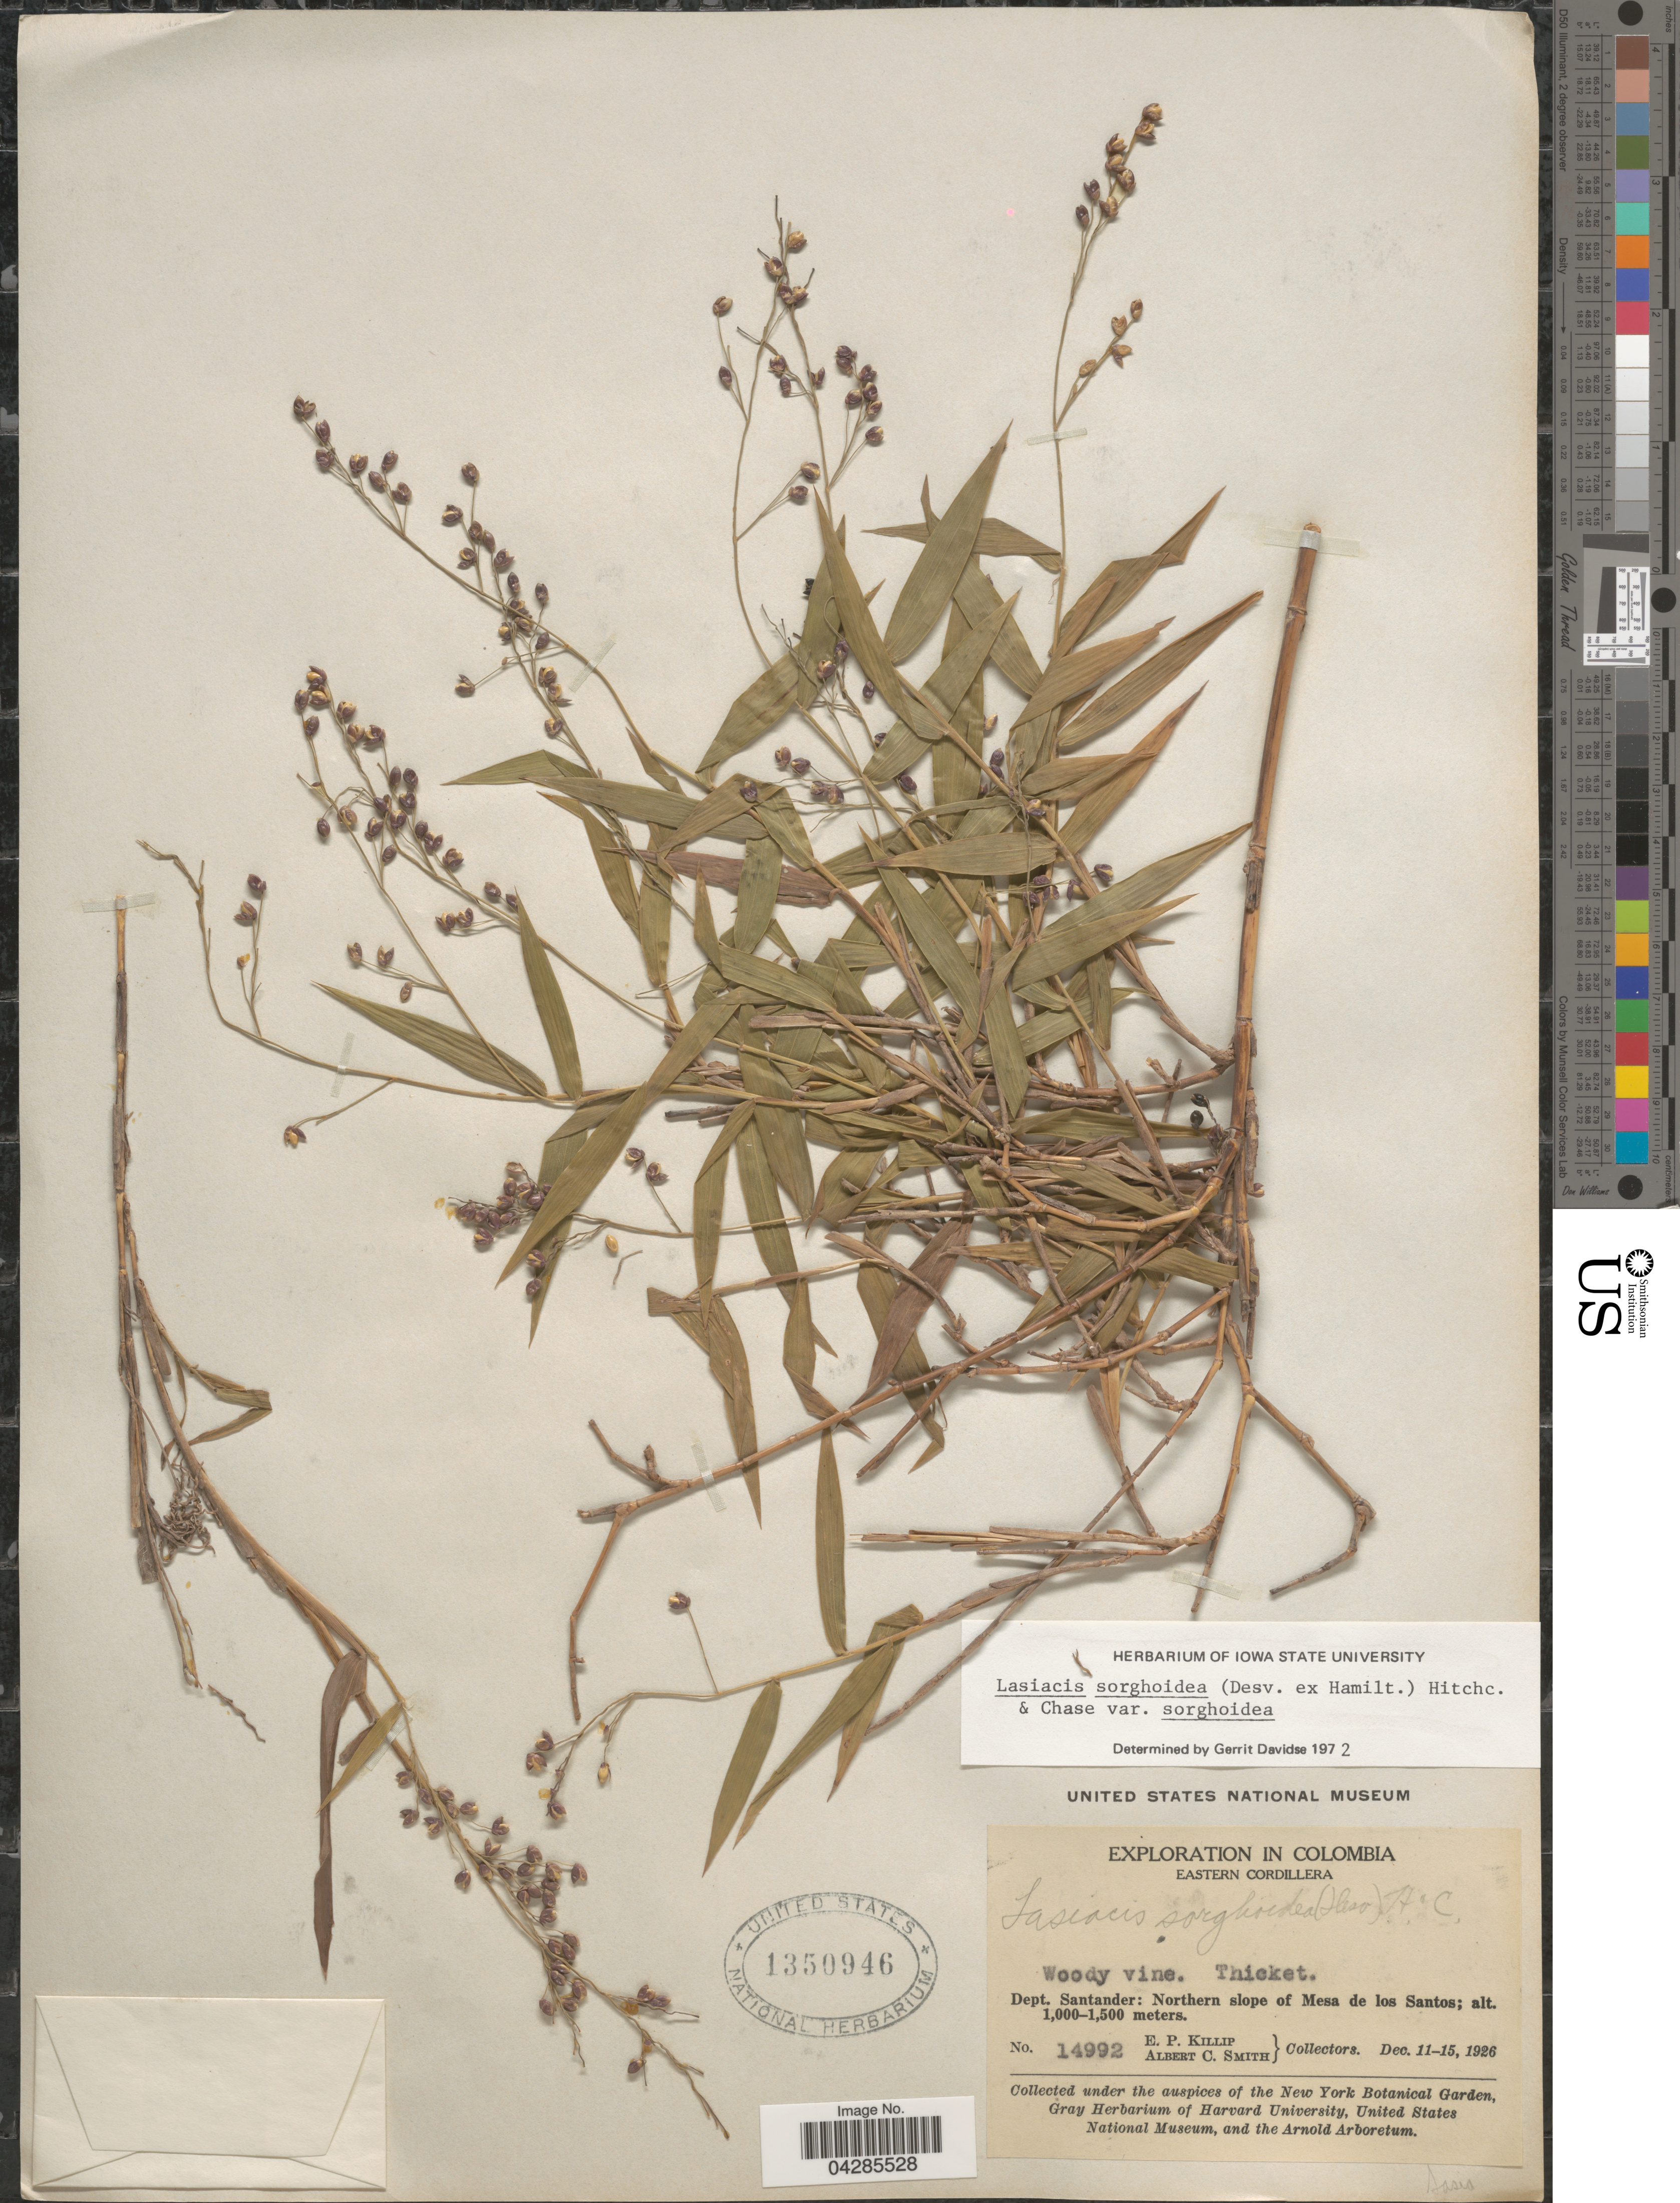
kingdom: Plantae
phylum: Tracheophyta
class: Liliopsida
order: Poales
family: Poaceae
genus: Lasiacis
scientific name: Lasiacis sorghoidea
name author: (Desv. ex Ham.) Hitchc. & Chase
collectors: E. P. Killip & A. C. Smith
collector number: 14992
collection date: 1926-12-11/1926-12-15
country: Colombia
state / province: Santander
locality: Exploration in Colombia. Eastern Cordillera. Dept. Santander: Northern slope of Mesa de los Santos.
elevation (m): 1000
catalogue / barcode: US 1350946